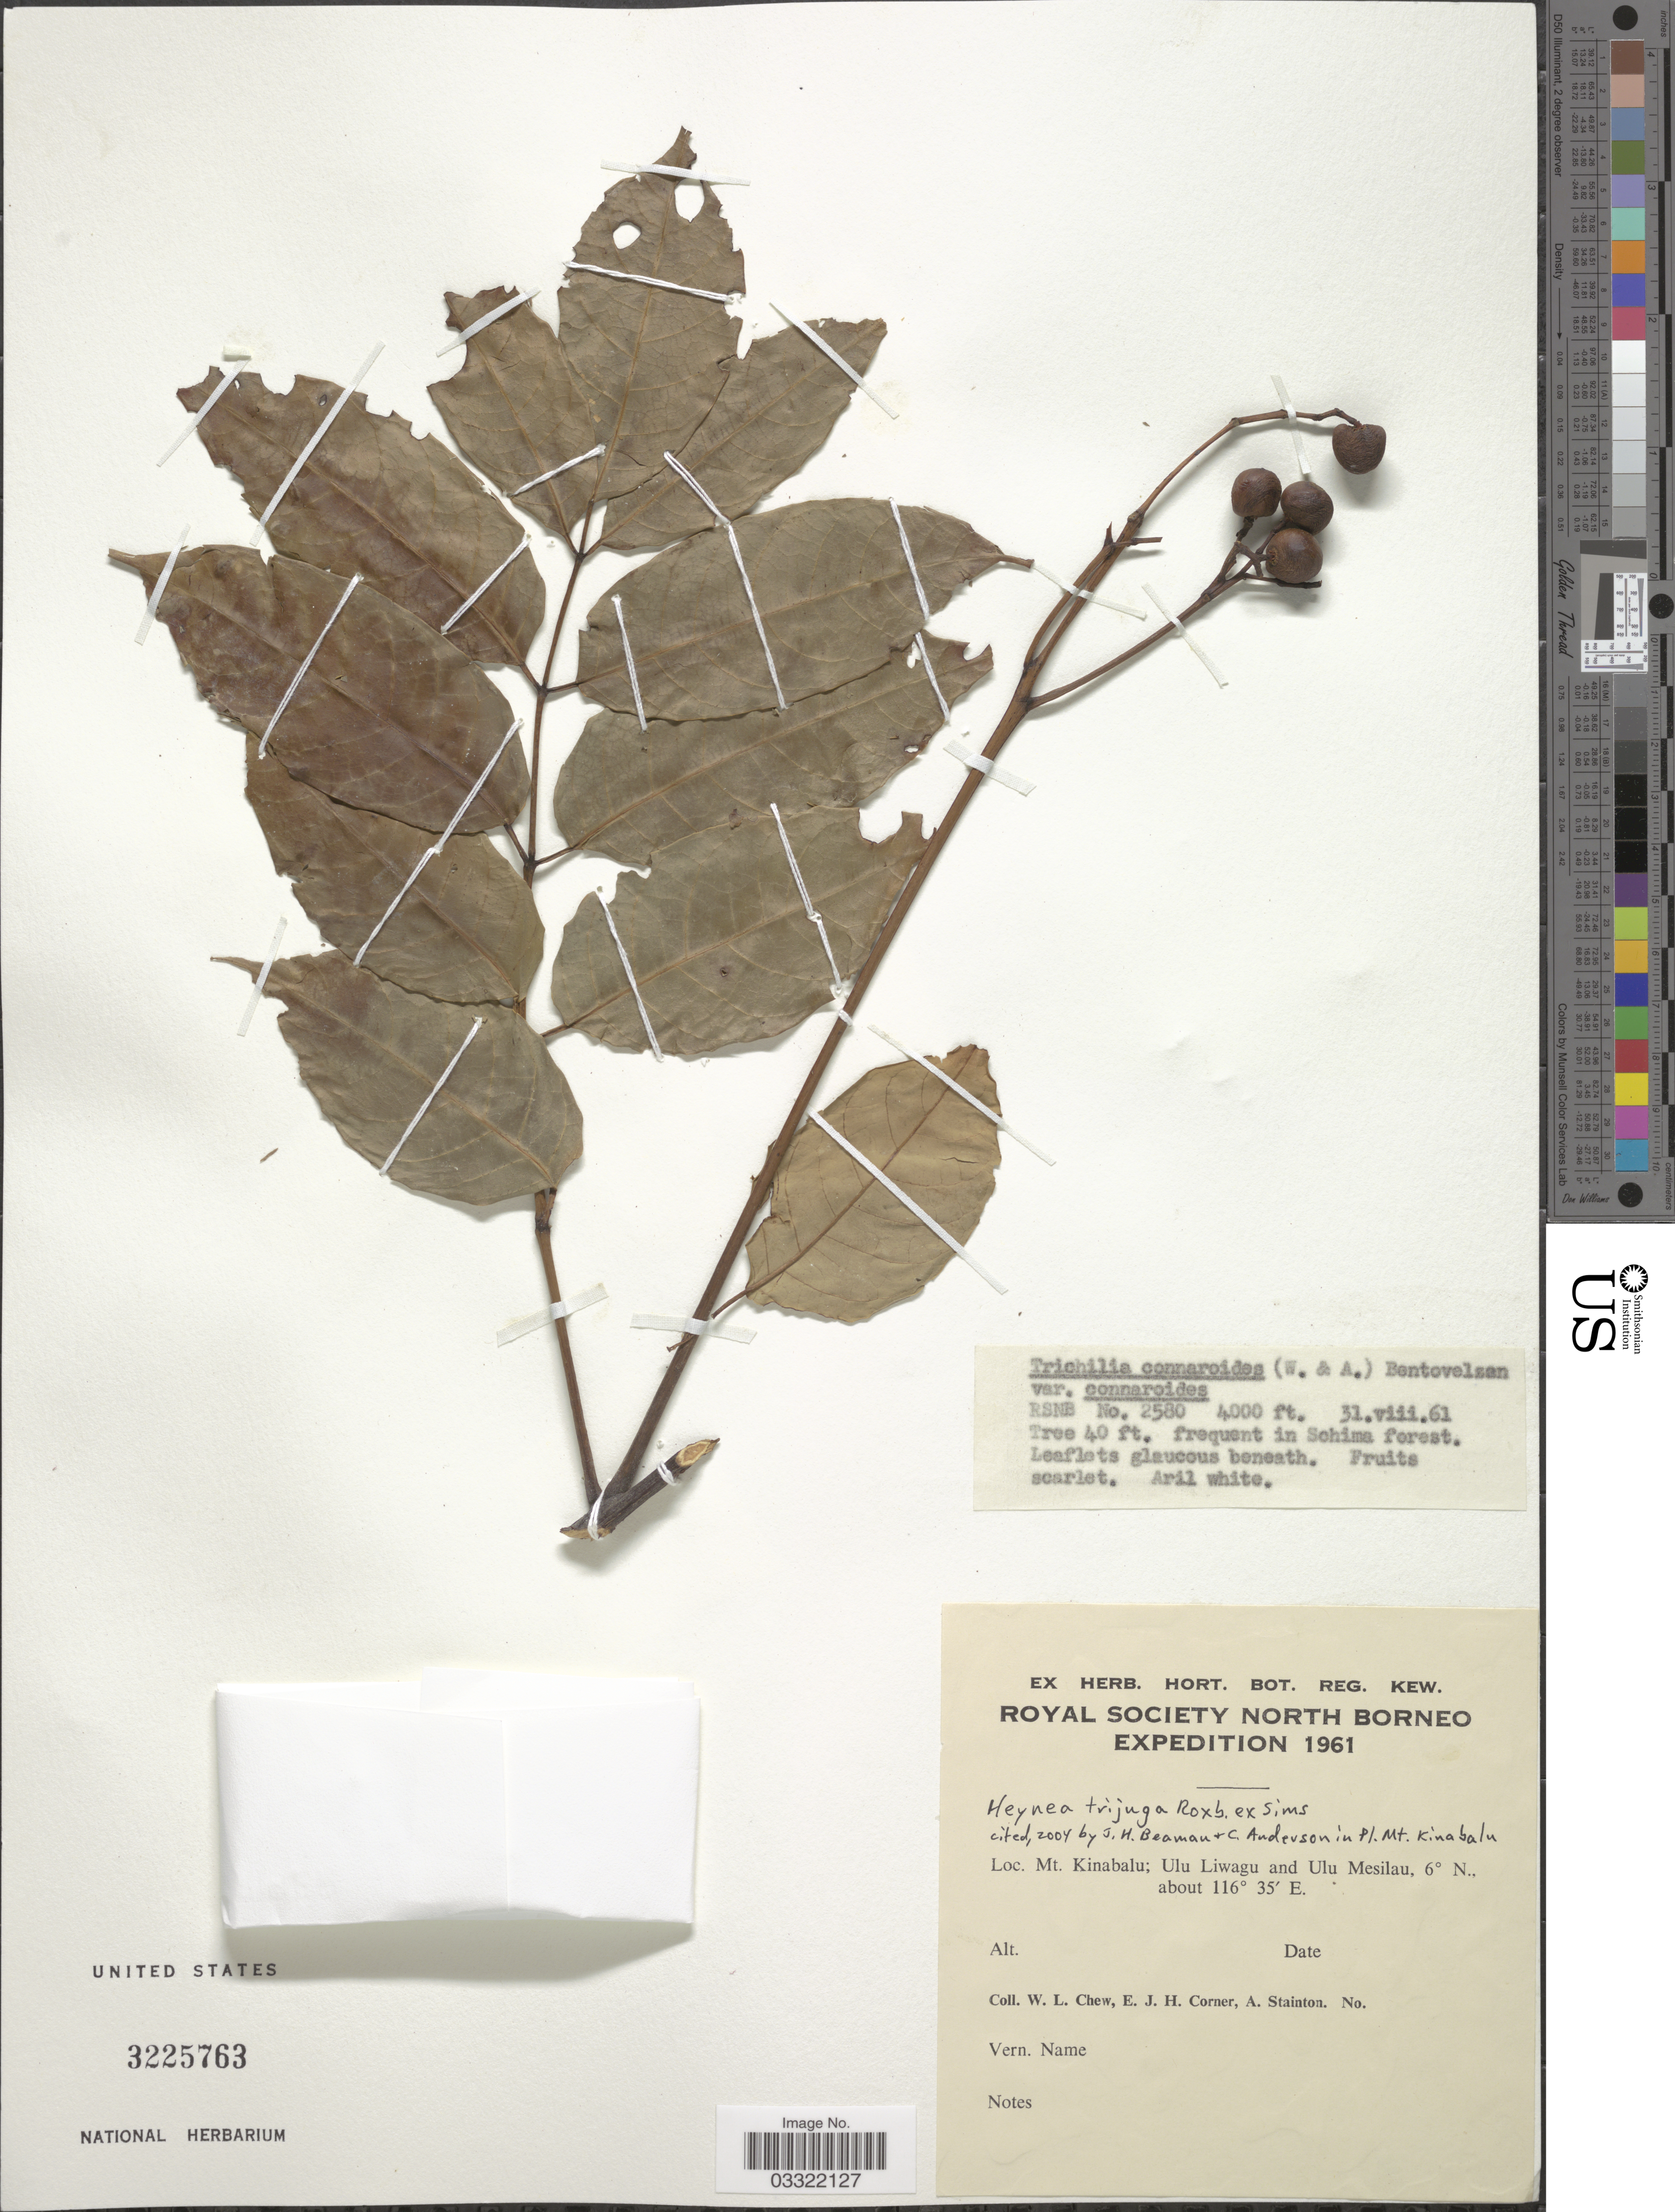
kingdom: Plantae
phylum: Tracheophyta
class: Magnoliopsida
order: Sapindales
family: Meliaceae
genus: Heynea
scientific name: Heynea trijuga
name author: Roxb.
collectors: W. Chew, E. Corner & A. Stainton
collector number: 2580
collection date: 1961-08-31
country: Malaysia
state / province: Sabah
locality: Mt. Kinabalu; Ulu Liwagu and Ulu Mesilau.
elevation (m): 1219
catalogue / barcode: US 3225763